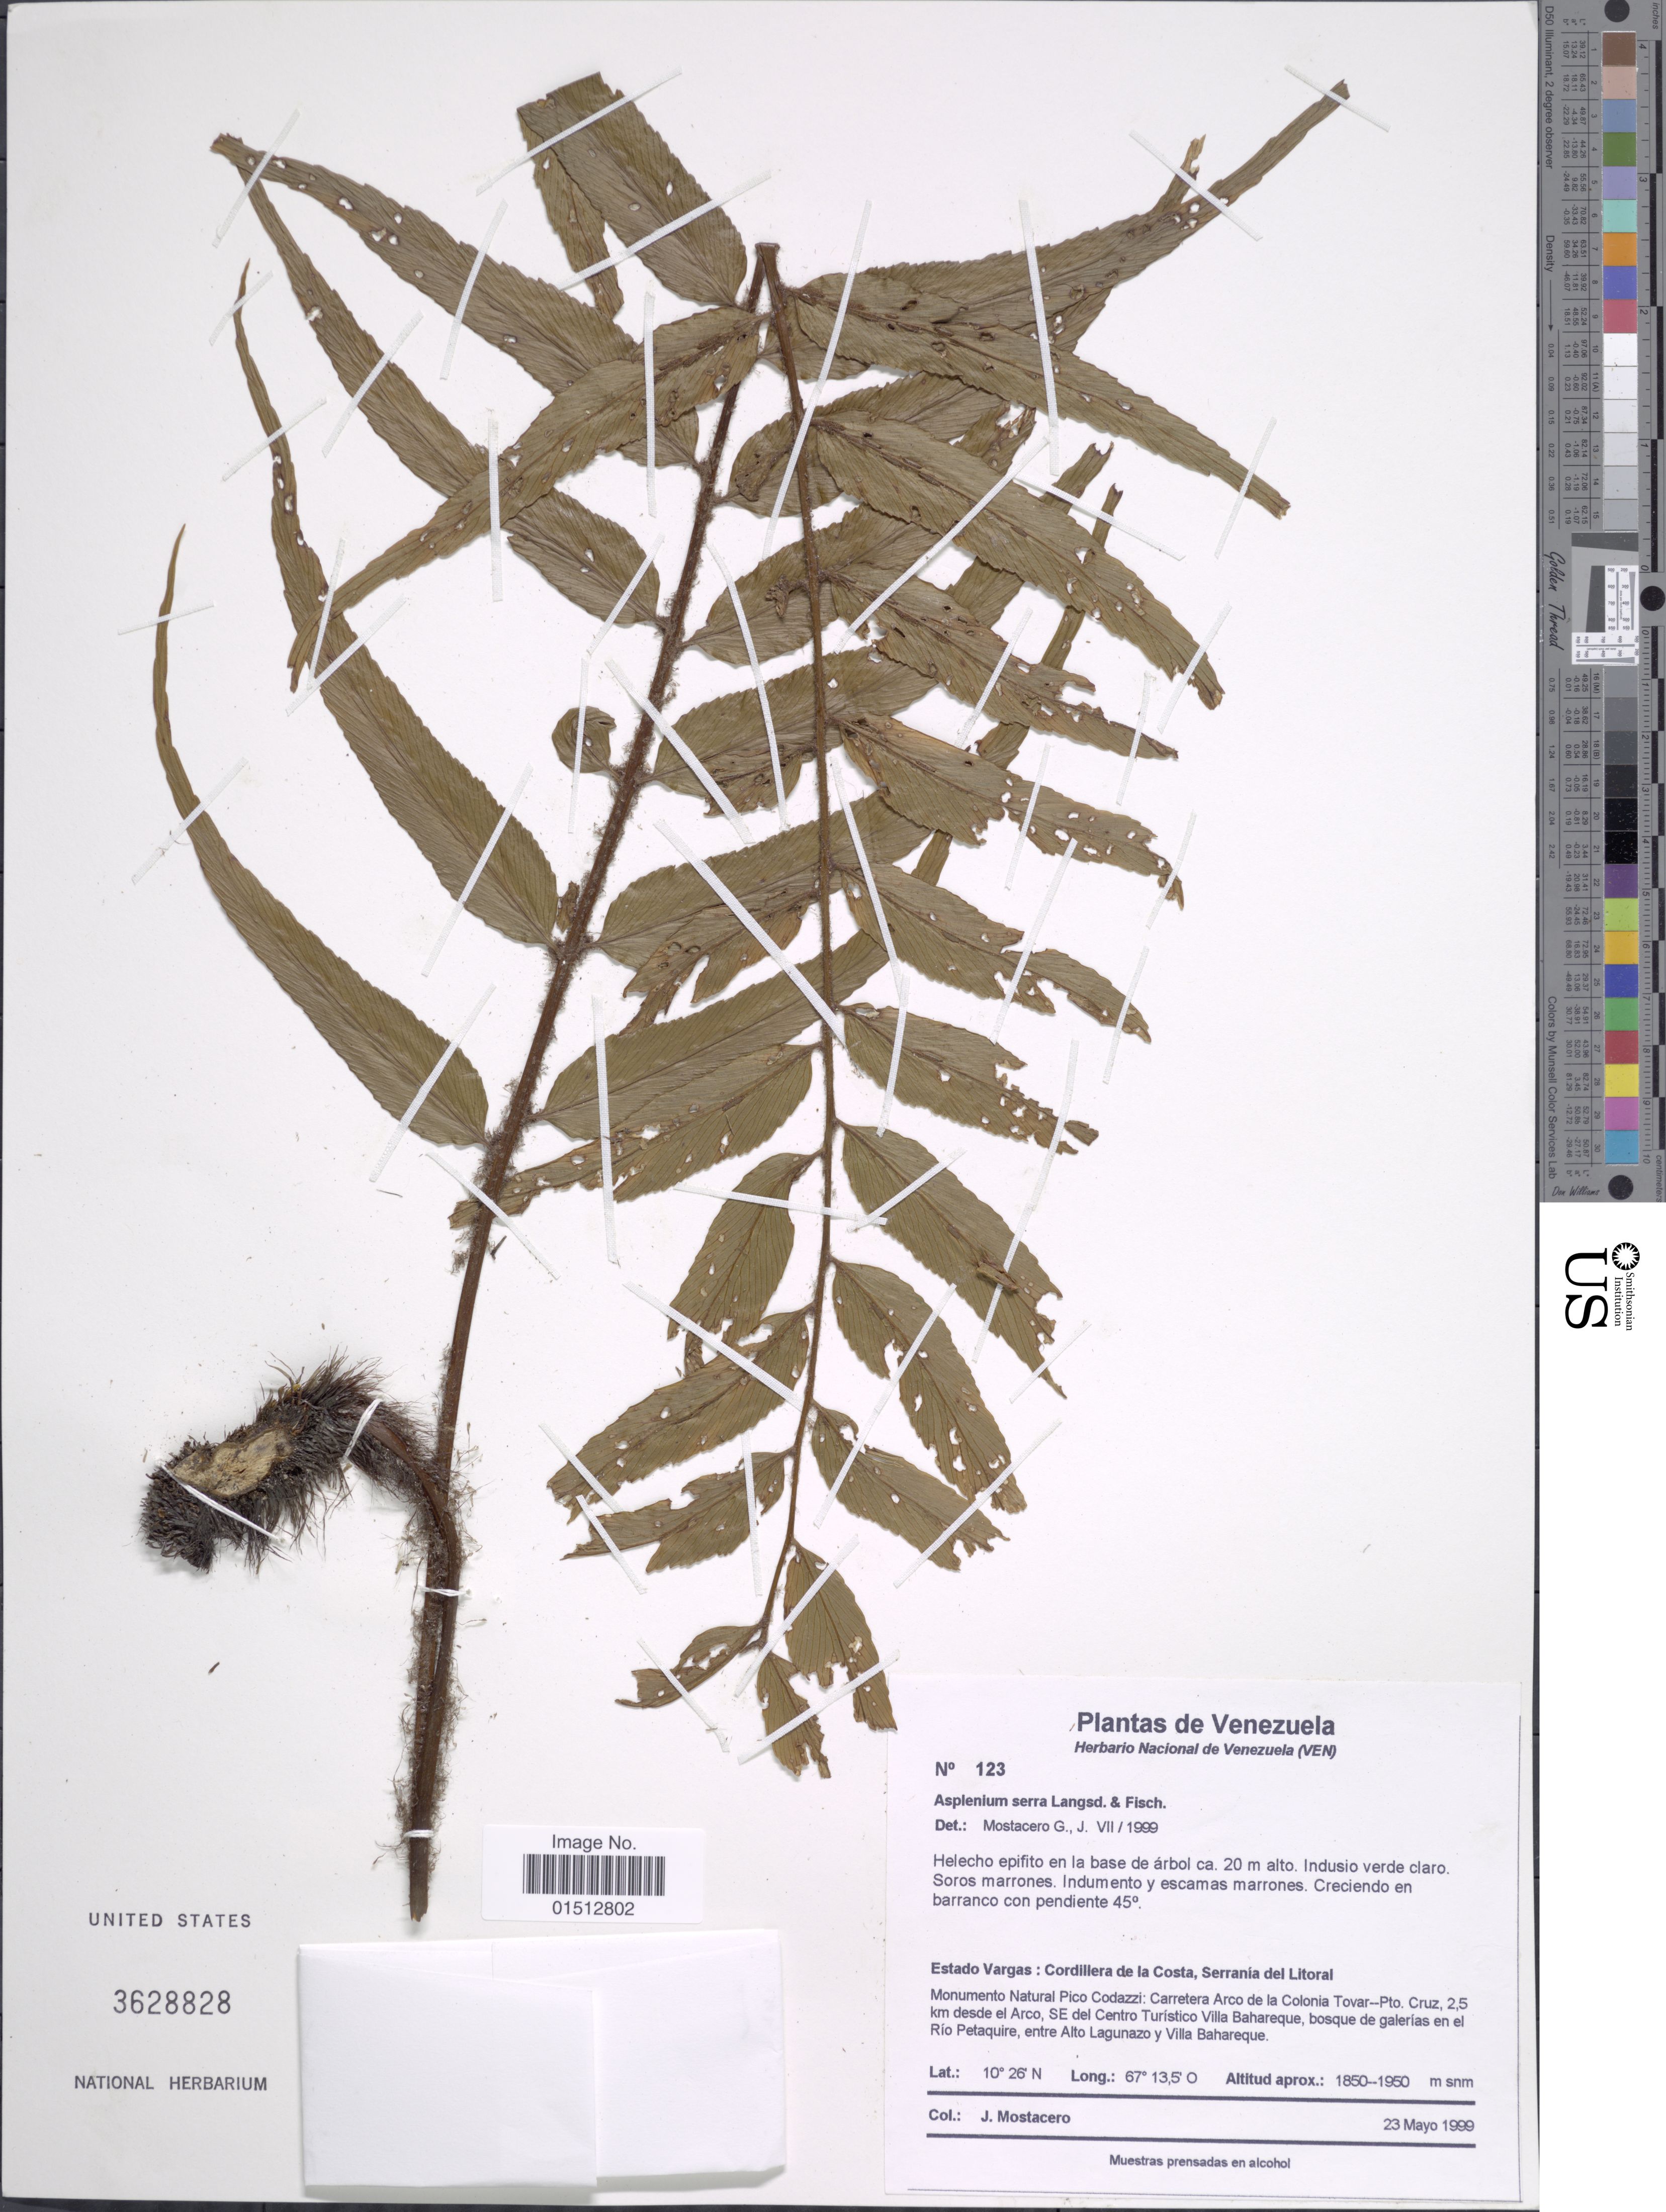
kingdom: Plantae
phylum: Tracheophyta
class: Polypodiopsida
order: Polypodiales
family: Aspleniaceae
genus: Asplenium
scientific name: Asplenium serra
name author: Langsd. & Fisch.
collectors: J. Mostacero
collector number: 123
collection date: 1999-05-23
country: Venezuela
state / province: Vargas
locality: Venezuela, Estado Vargas: Cordillera de la Costa, Serrania delLitoral. Monumento Natural Pico Codazzi: Carretera Arco de la Colonia Tovar--Pto. Cruz, 2,5 km desde el Arco , SE del Centro Turistico Villa Bahareque, bosue de galerias en el Rio Petaquire, entre Alto Lagunazo y Villa Bahareque.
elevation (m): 1850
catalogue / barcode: US 3628828